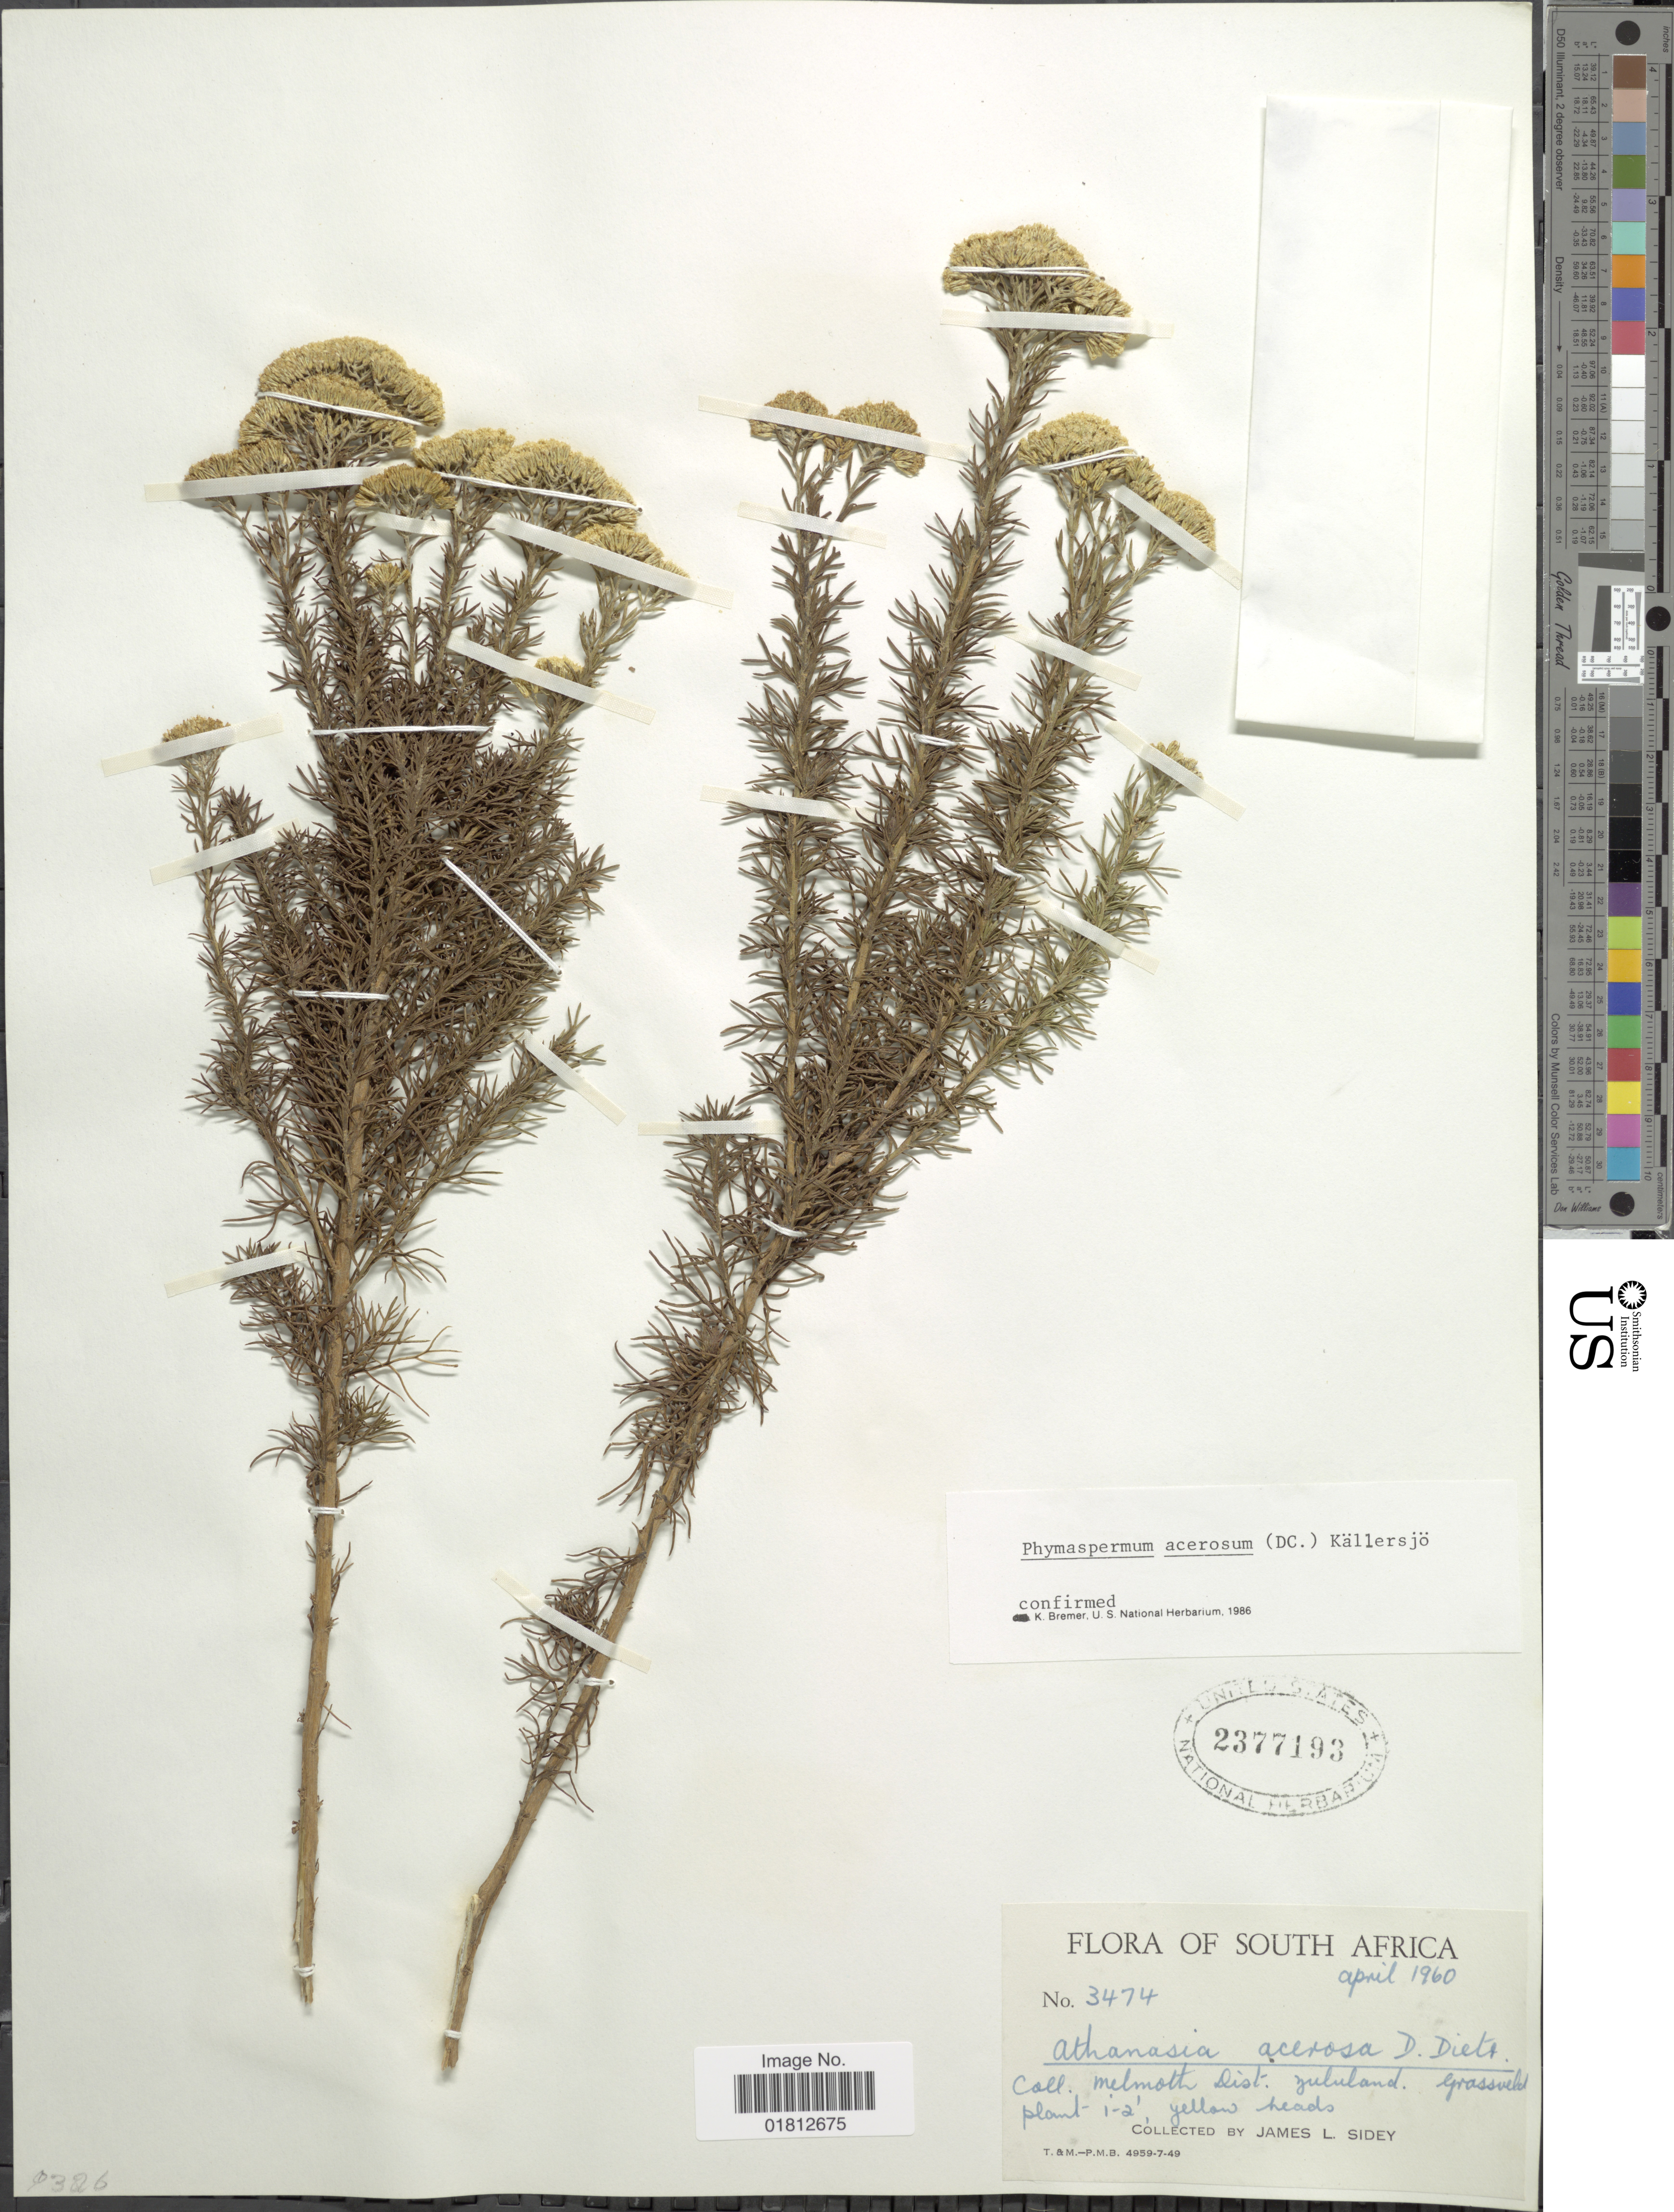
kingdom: Plantae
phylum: Tracheophyta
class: Magnoliopsida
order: Asterales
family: Asteraceae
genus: Phymaspermum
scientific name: Phymaspermum acerosum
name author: (DC.) Källersjö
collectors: J. L. Sidey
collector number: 3474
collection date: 1960-04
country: South Africa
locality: Melmoth Dist. Zululand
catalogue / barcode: US 2377193